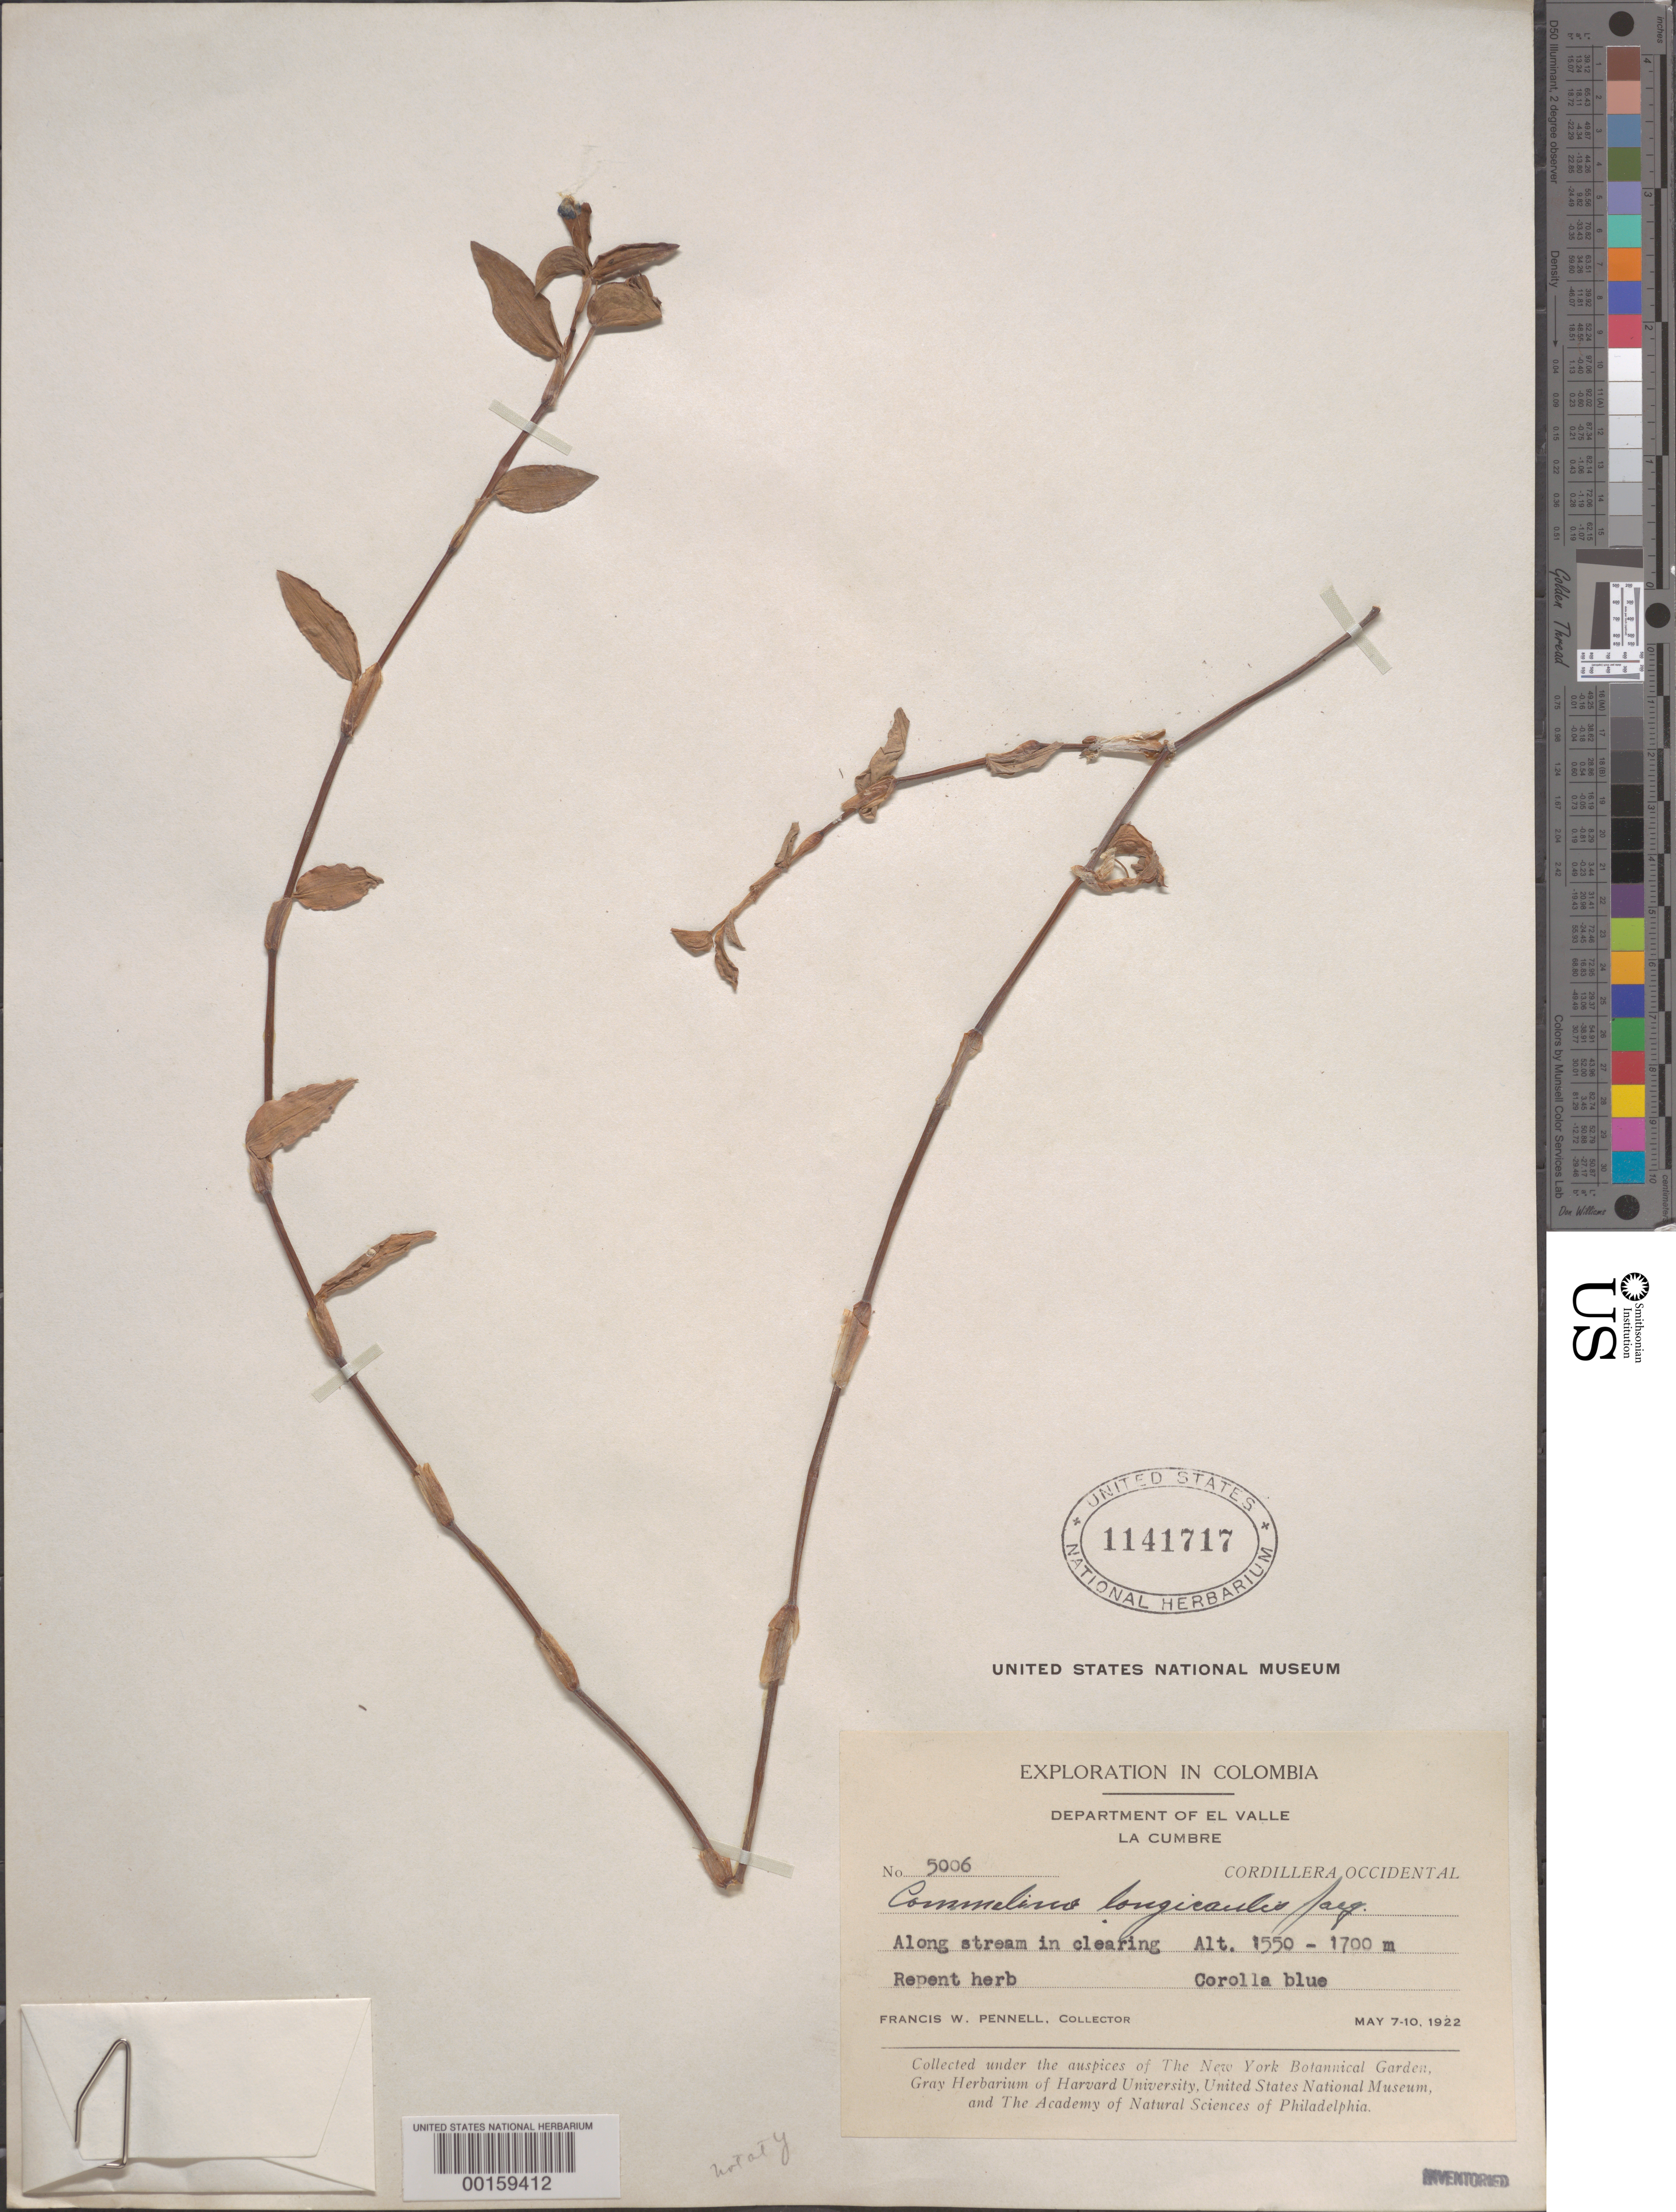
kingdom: Plantae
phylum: Tracheophyta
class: Liliopsida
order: Commelinales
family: Commelinaceae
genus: Commelina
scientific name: Commelina diffusa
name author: Burm. f.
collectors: F. W. Pennell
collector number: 5006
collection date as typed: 07 May 1922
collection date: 1922-05-07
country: Colombia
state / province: Valle del Cauca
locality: La Cumbe; Cordillera Occidental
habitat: Stream edge in clearing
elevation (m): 1550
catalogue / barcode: US 1141717